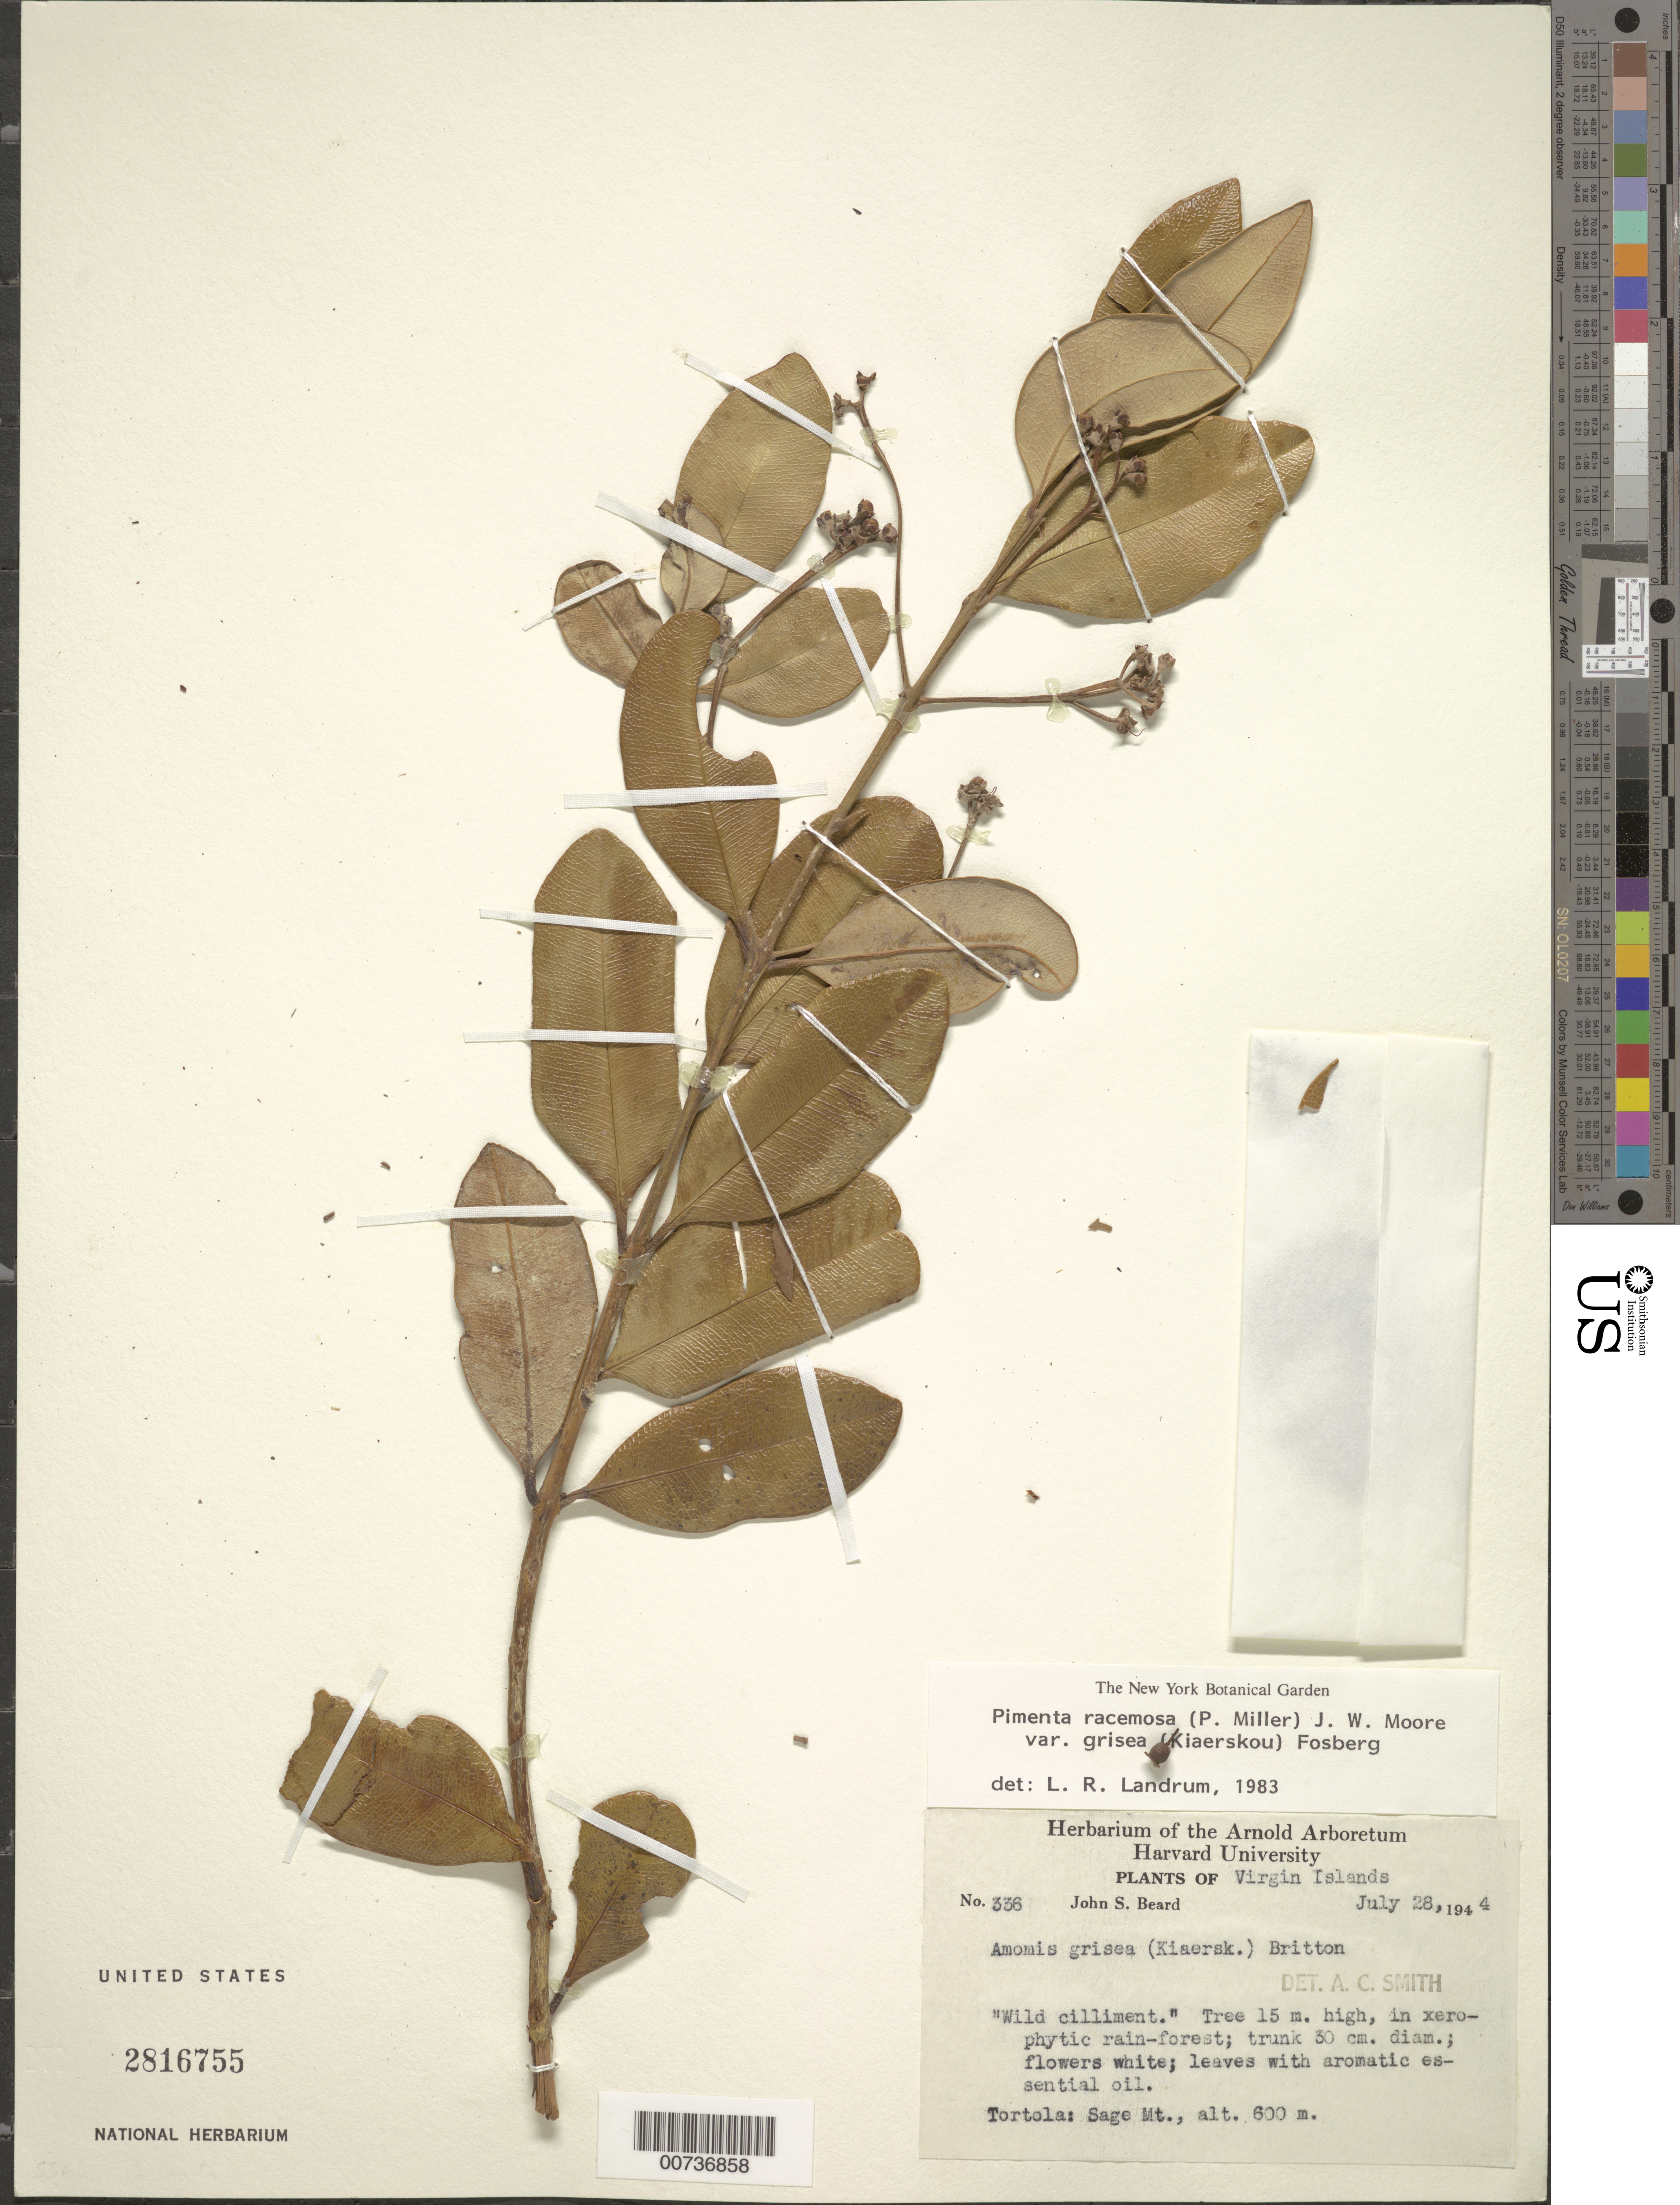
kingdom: Plantae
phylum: Tracheophyta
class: Magnoliopsida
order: Myrtales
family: Myrtaceae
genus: Pimenta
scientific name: Pimenta racemosa var. grisea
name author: (Kiaersk.) Fosberg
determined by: Landrum, L. R.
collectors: J. Beard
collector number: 336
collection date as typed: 28 Jul 1994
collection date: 1994-07-28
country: British Virgin Islands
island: Tortola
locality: Sage Mountain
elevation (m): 600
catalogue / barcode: US 2816755